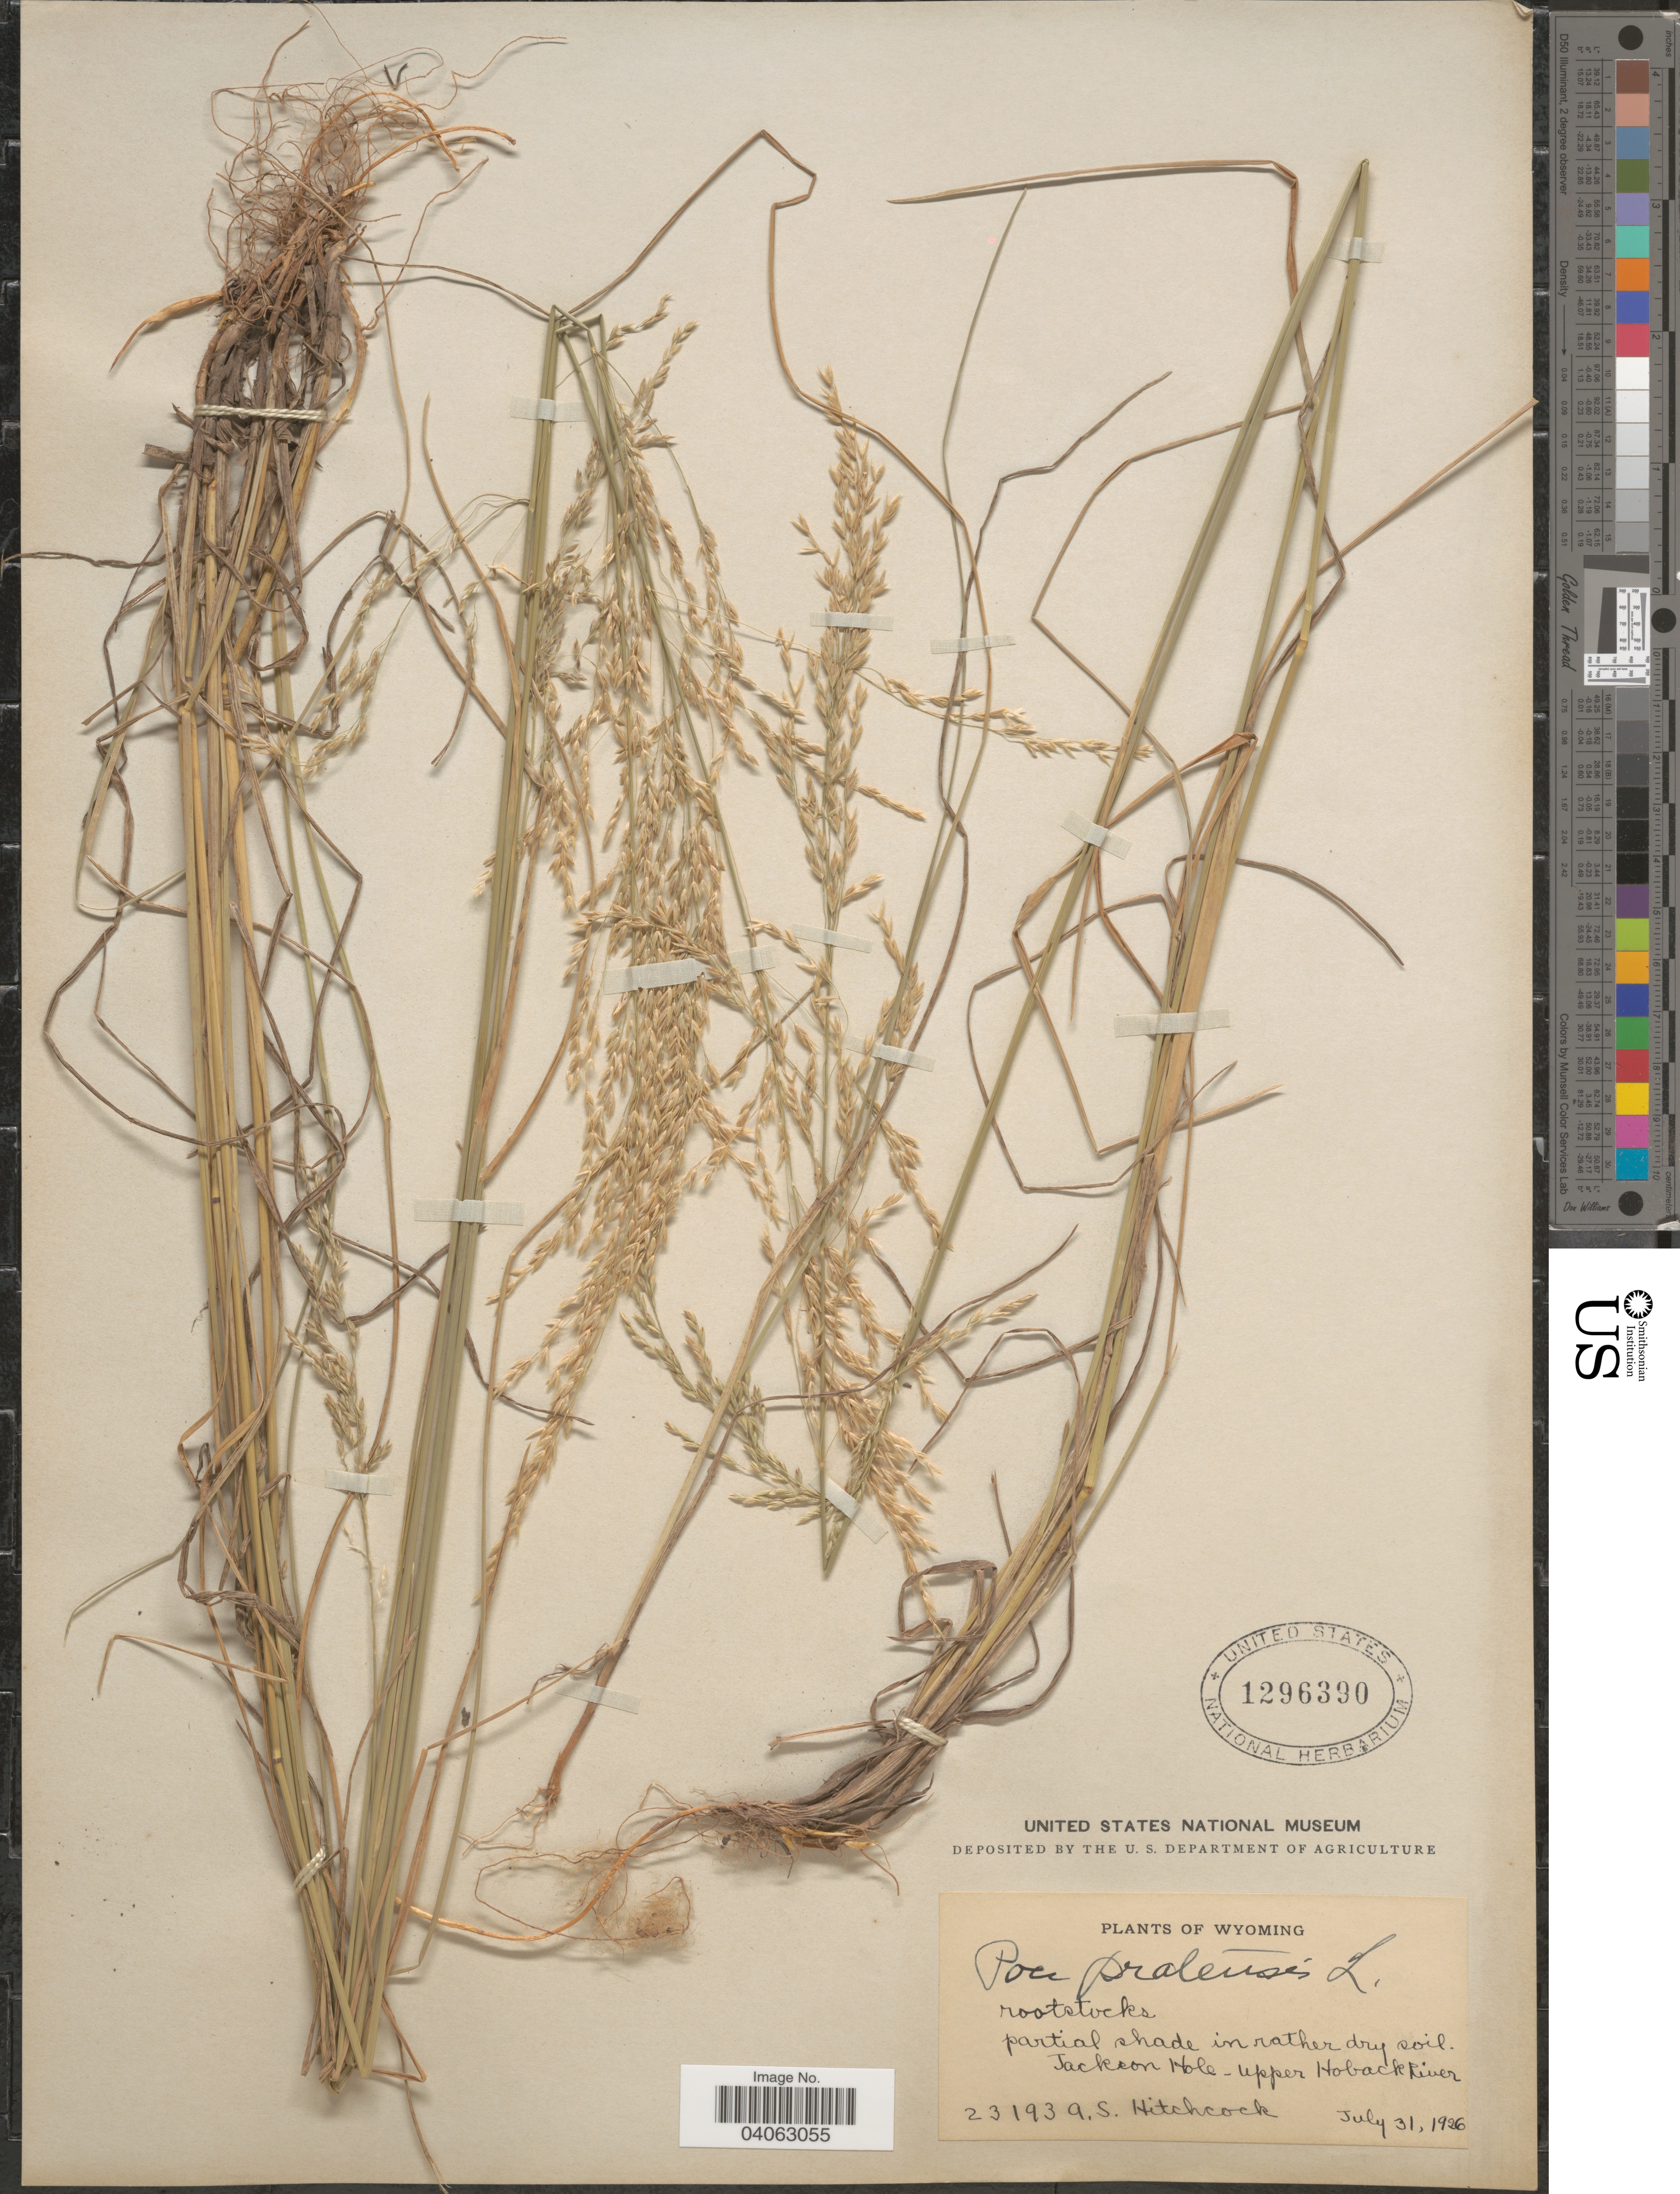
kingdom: Plantae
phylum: Tracheophyta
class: Liliopsida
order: Poales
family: Poaceae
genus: Poa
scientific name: Poa pratensis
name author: L.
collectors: A. S. Hitchcock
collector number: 23193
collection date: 1926-07-31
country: United States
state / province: Wyoming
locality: Jackson Hole - upper Hoback River.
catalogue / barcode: US 1296390